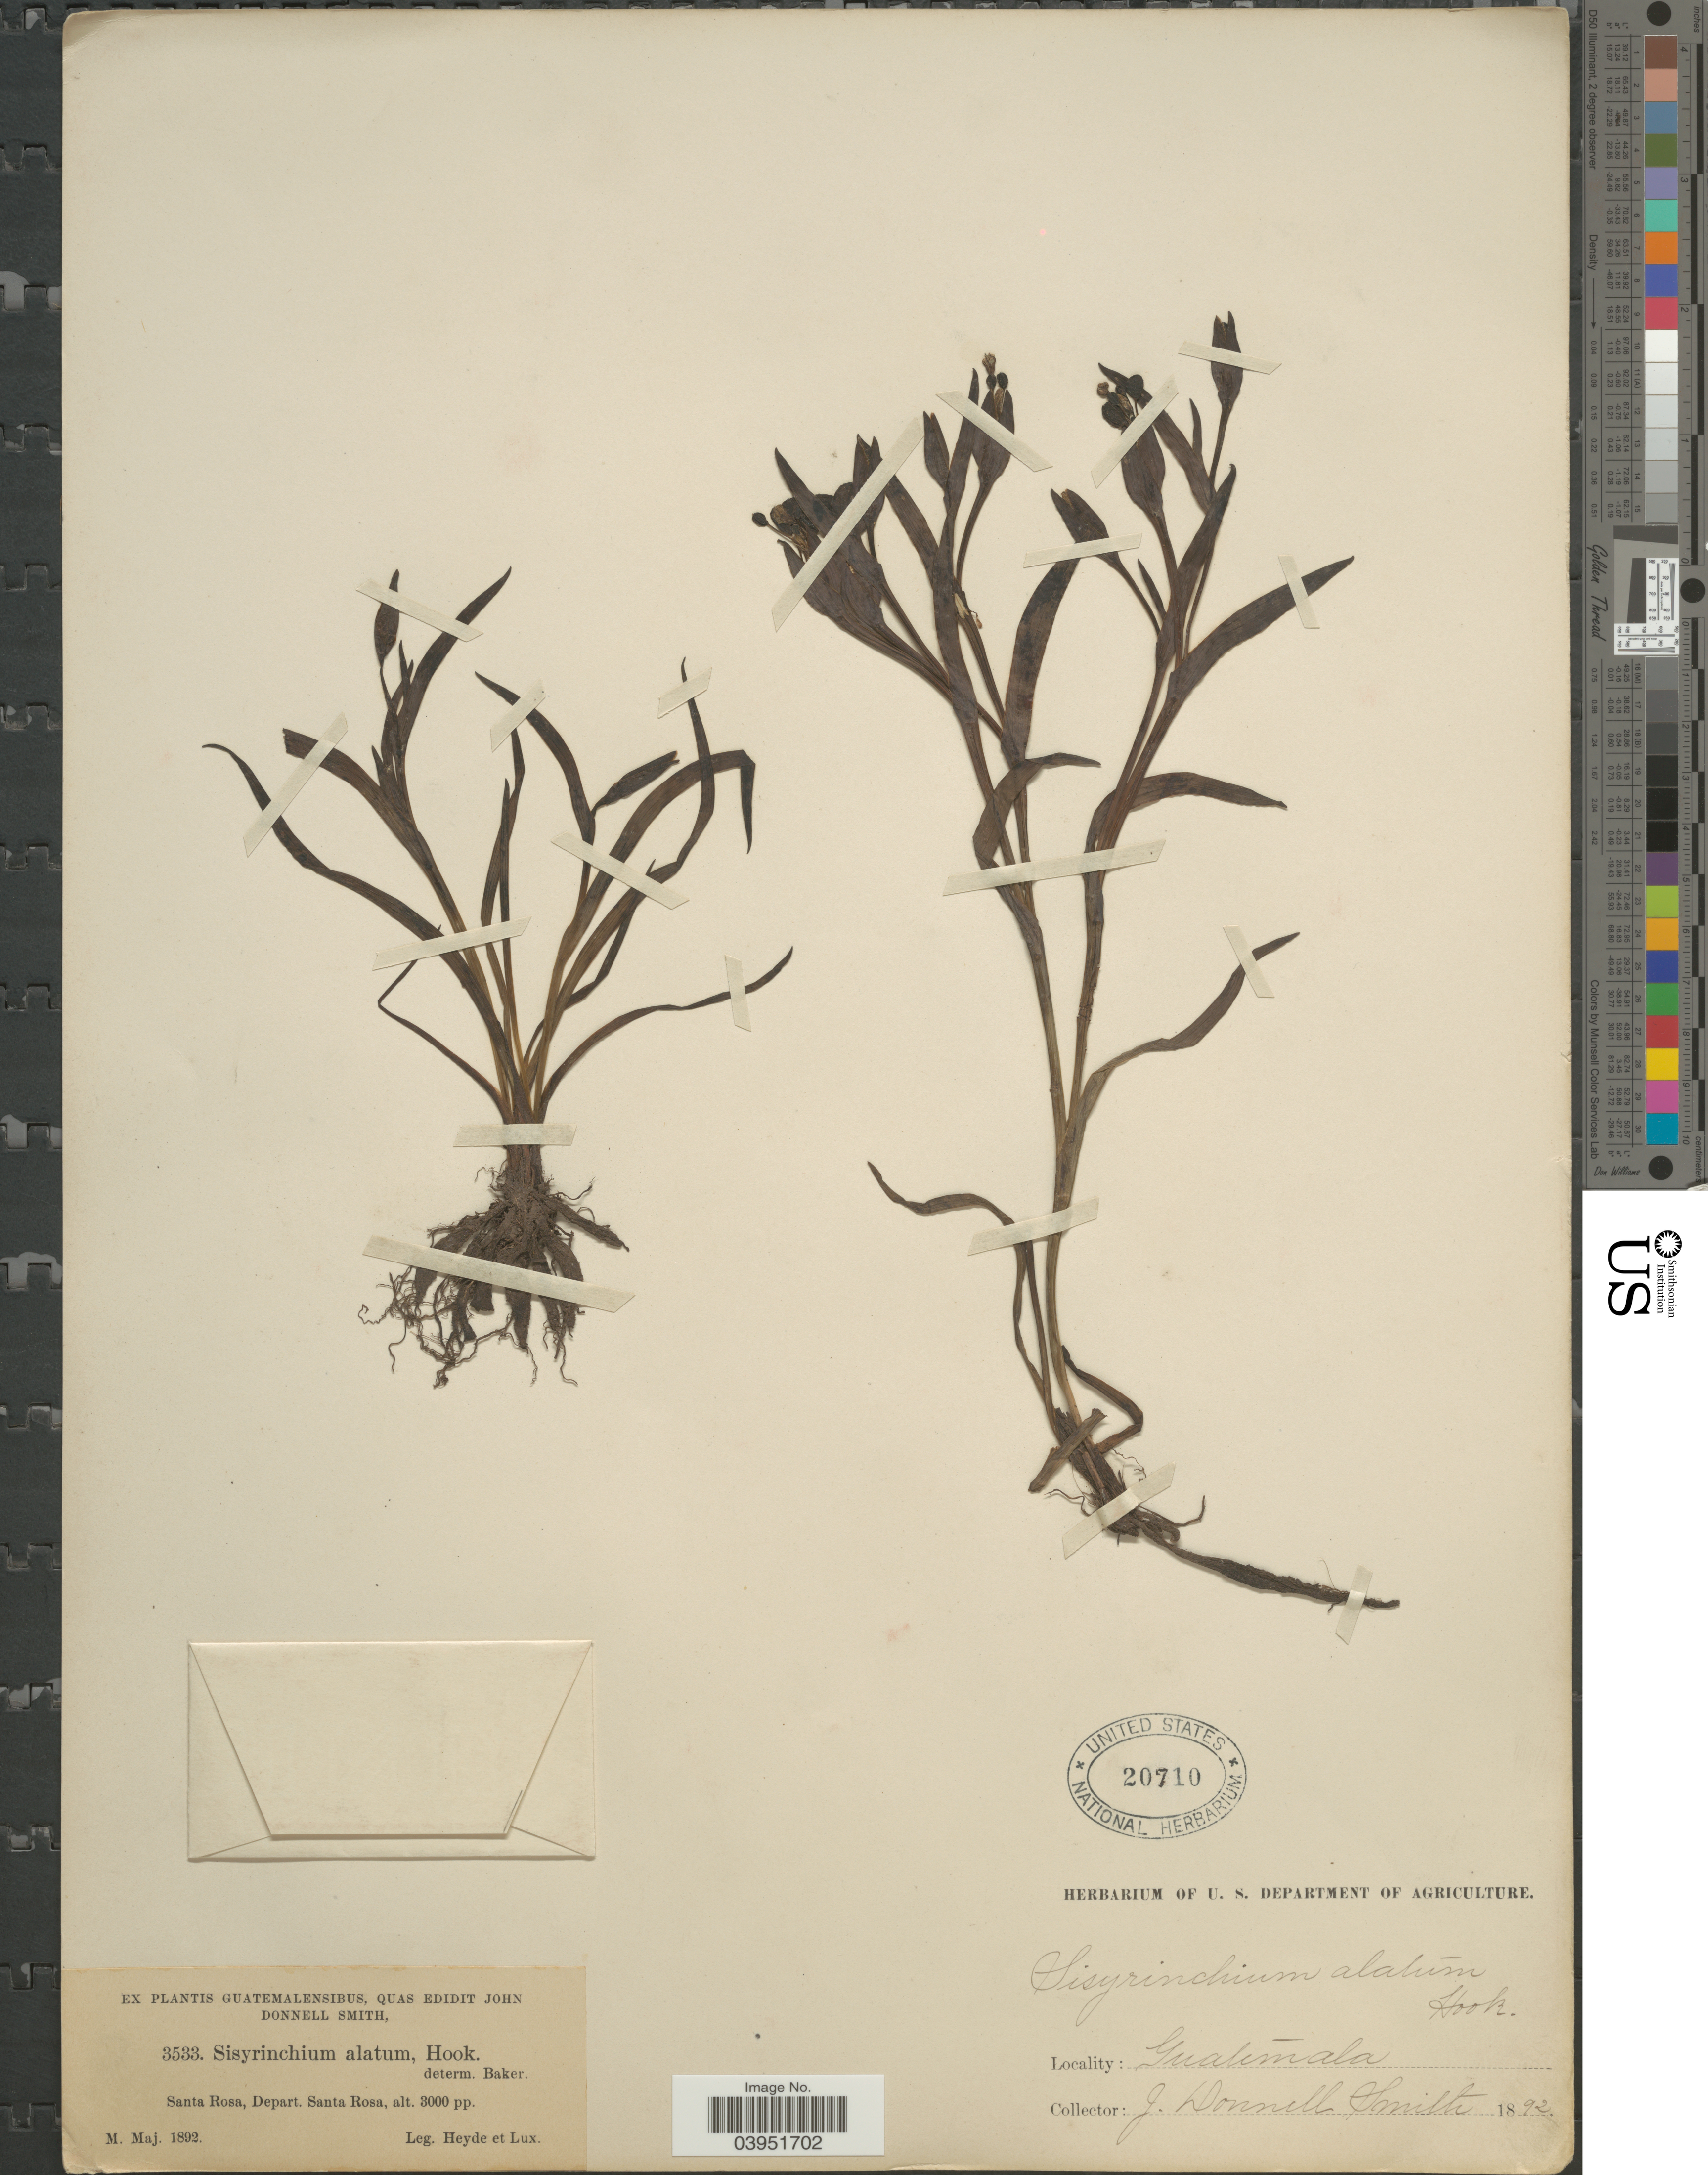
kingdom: Plantae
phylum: Tracheophyta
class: Liliopsida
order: Asparagales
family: Iridaceae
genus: Sisyrinchium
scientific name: Sisyrinchium alatum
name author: Hook.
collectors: Heyde, Lux & J. Donnell Smith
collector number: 3533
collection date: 1892-05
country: Guatemala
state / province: Santa Rosa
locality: Santa Rosa, Depart. Santa Rosa.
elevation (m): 914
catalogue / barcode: US 20710